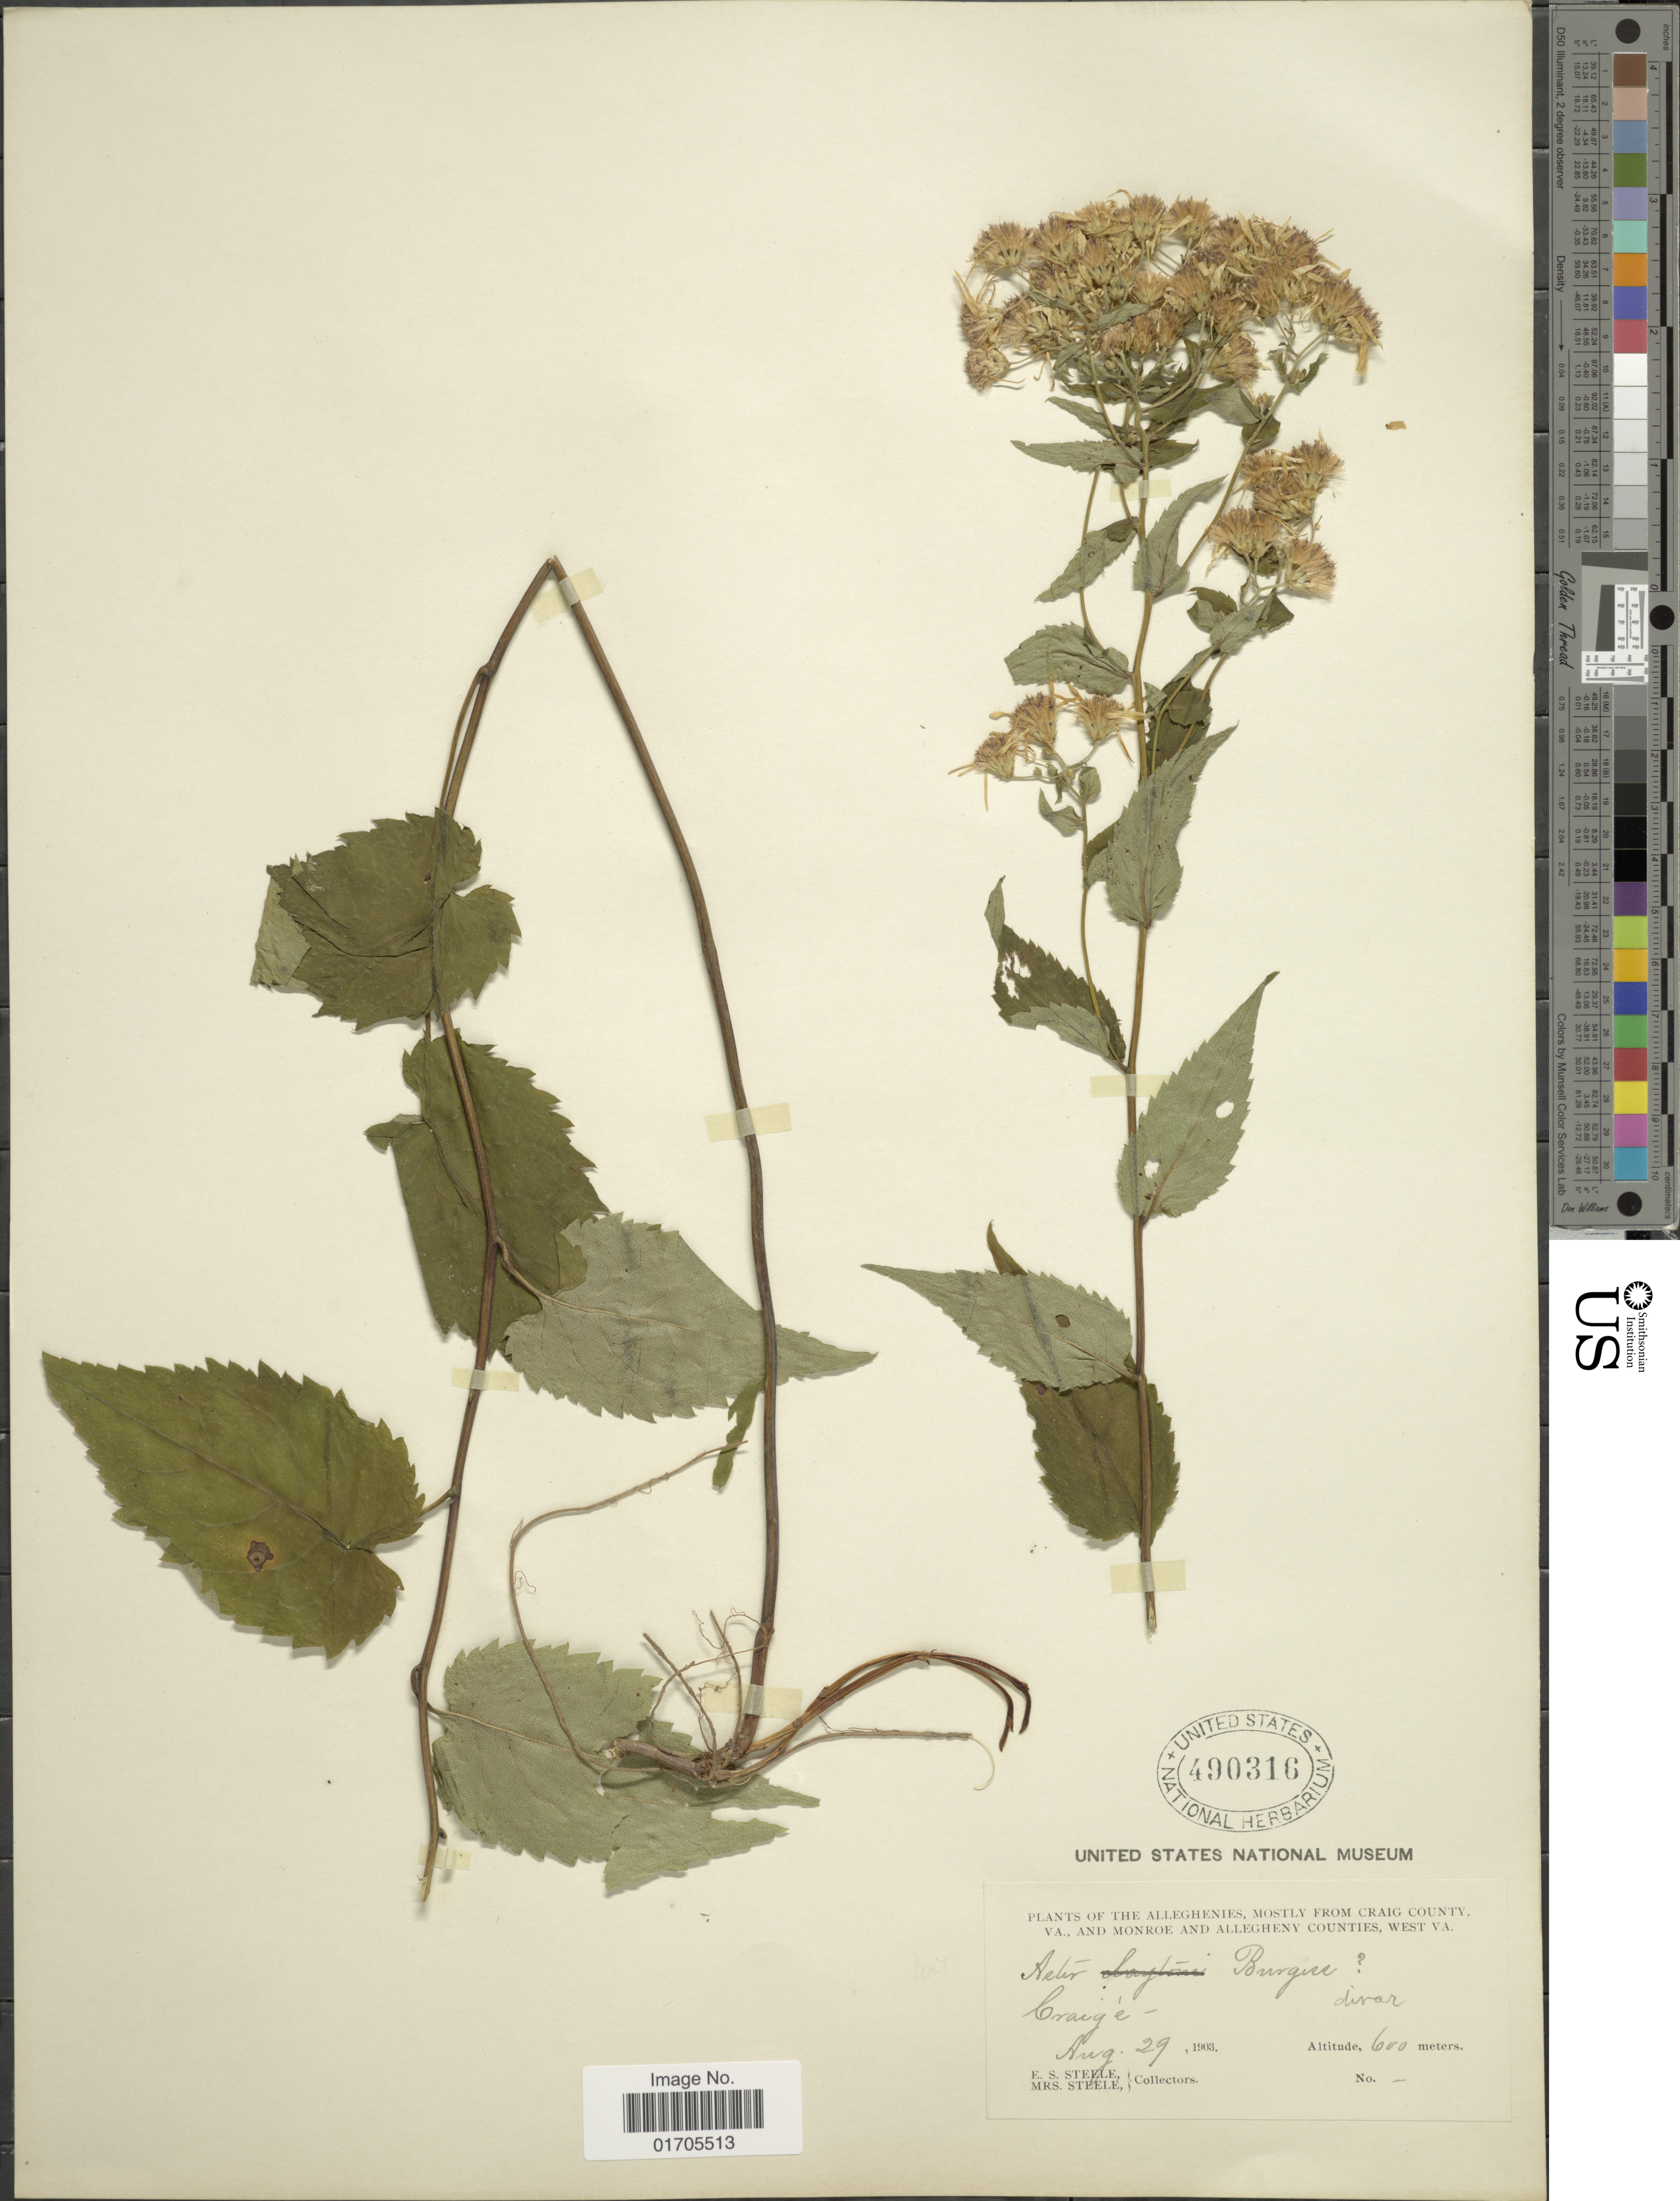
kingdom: Plantae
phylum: Tracheophyta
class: Magnoliopsida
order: Asterales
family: Asteraceae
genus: Eurybia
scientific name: Eurybia divaricata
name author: (L.) G.L. Nesom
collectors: E. Steele & Mrs. E. S. Steele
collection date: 1903-08-29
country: United States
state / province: Virginia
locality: Alleghenies, mostly from Craig County, Va., and Monroe and Allegheny Counties, West Va. Craig's.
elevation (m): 600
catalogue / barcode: US 490316